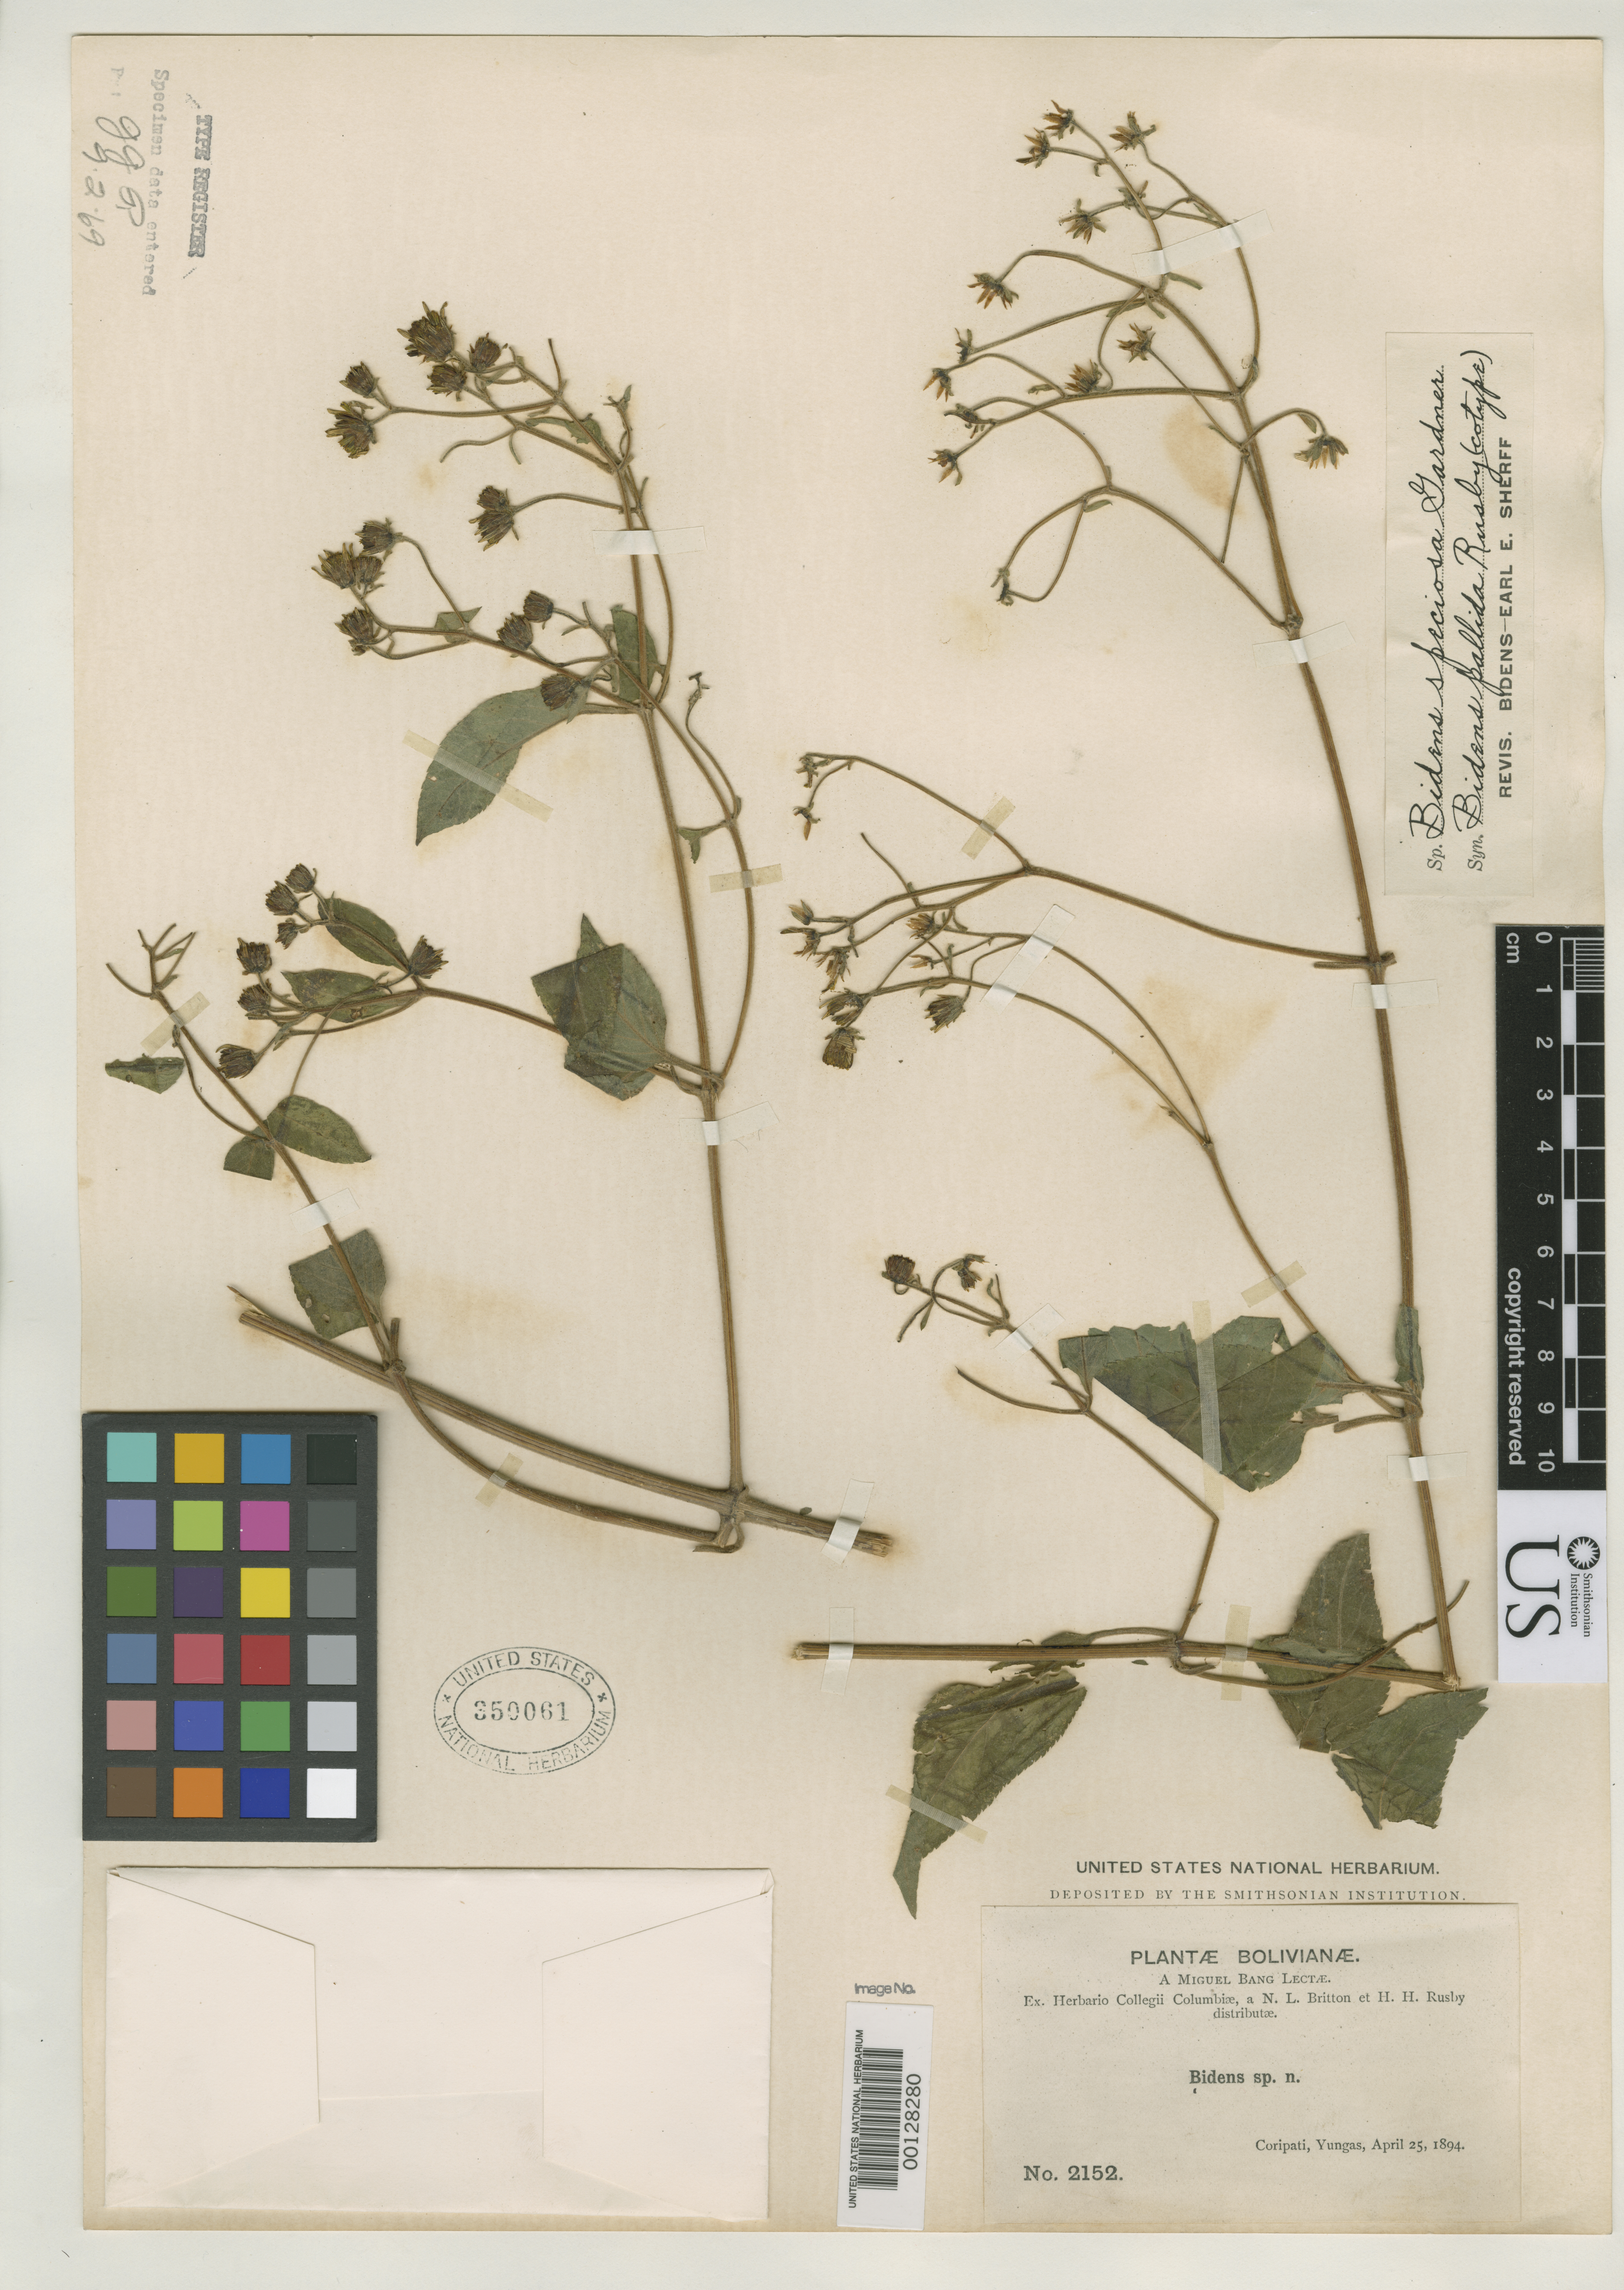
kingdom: Plantae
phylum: Tracheophyta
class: Magnoliopsida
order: Asterales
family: Asteraceae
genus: Bidens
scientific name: Bidens pallida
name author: Rusby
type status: Isotype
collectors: M. Bang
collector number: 2152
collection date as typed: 25 Apr 1899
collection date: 1899-04-25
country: Bolivia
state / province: La Paz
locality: Coripati, Yungas Mountains.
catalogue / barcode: US 350061